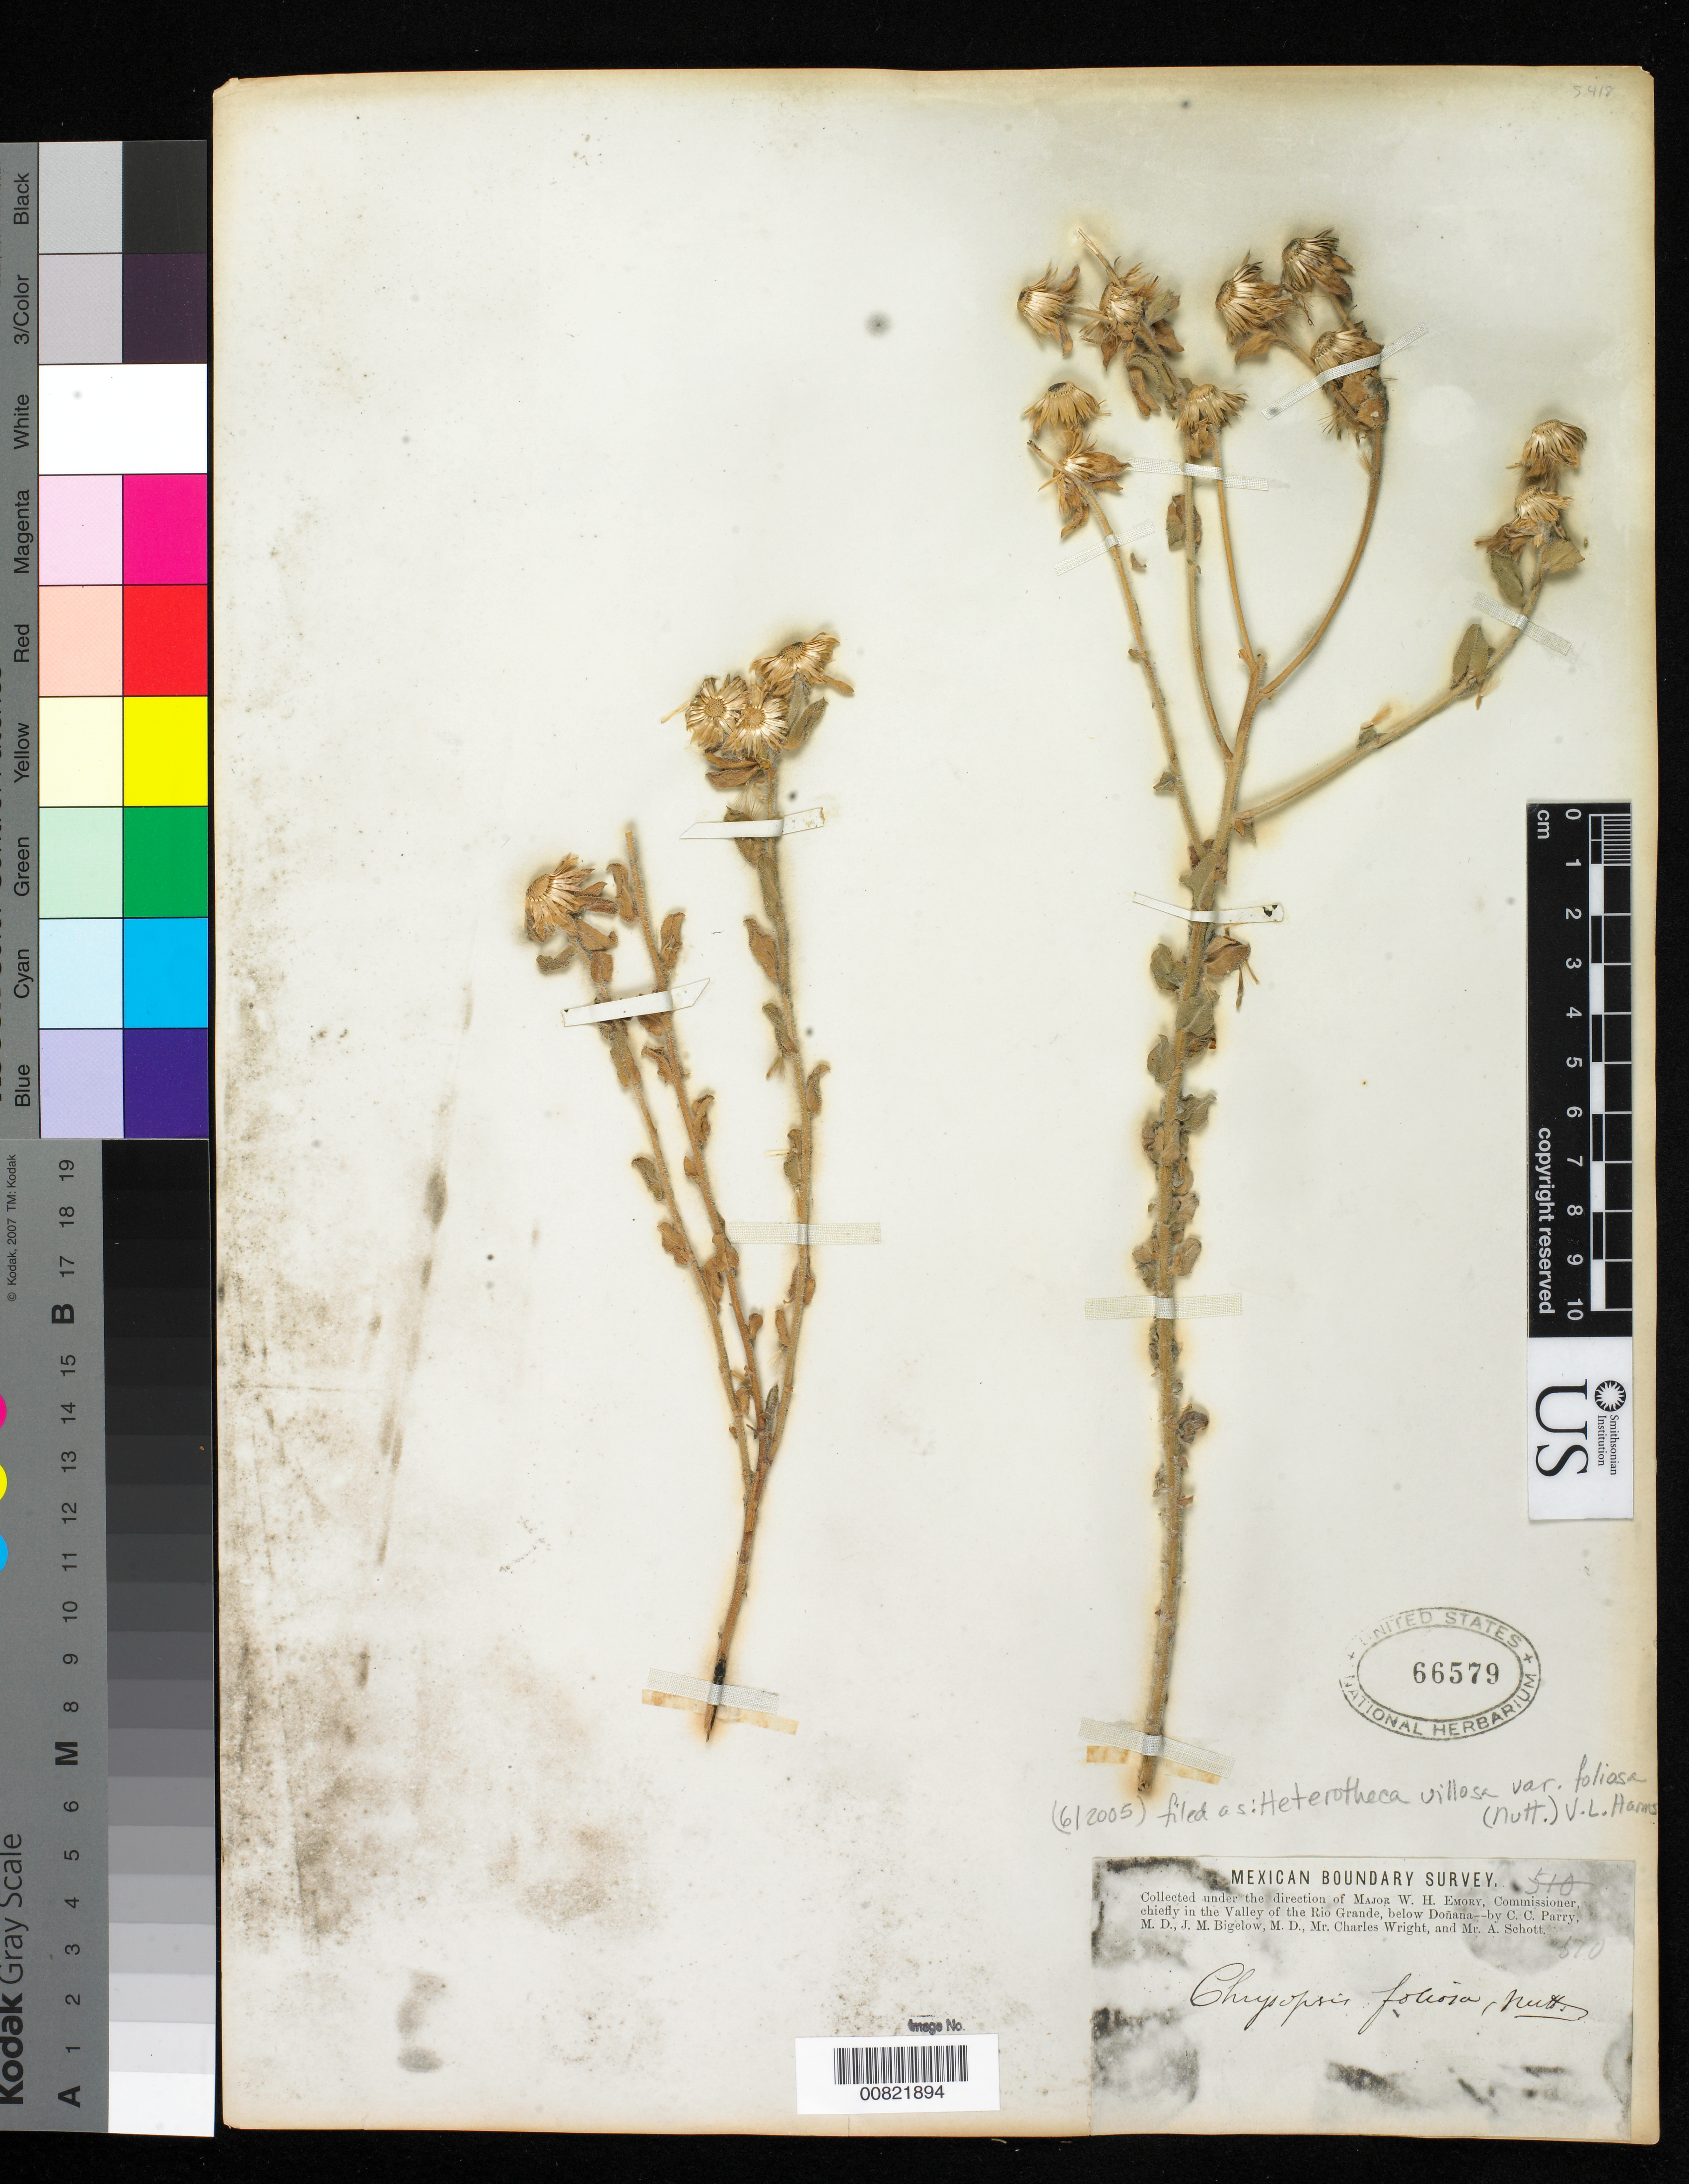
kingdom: Plantae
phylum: Tracheophyta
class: Magnoliopsida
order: Asterales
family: Asteraceae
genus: Heterotheca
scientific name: Heterotheca villosa var. foliosa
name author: (Nutt.) V.L. Harms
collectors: C. C. Parry, J. M. Bigelow, C. Wright & A. C. V. Schott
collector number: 570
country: United States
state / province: New Mexico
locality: Valley of the Rio Grande, below Doñana, New Mexico.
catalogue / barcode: US 66579